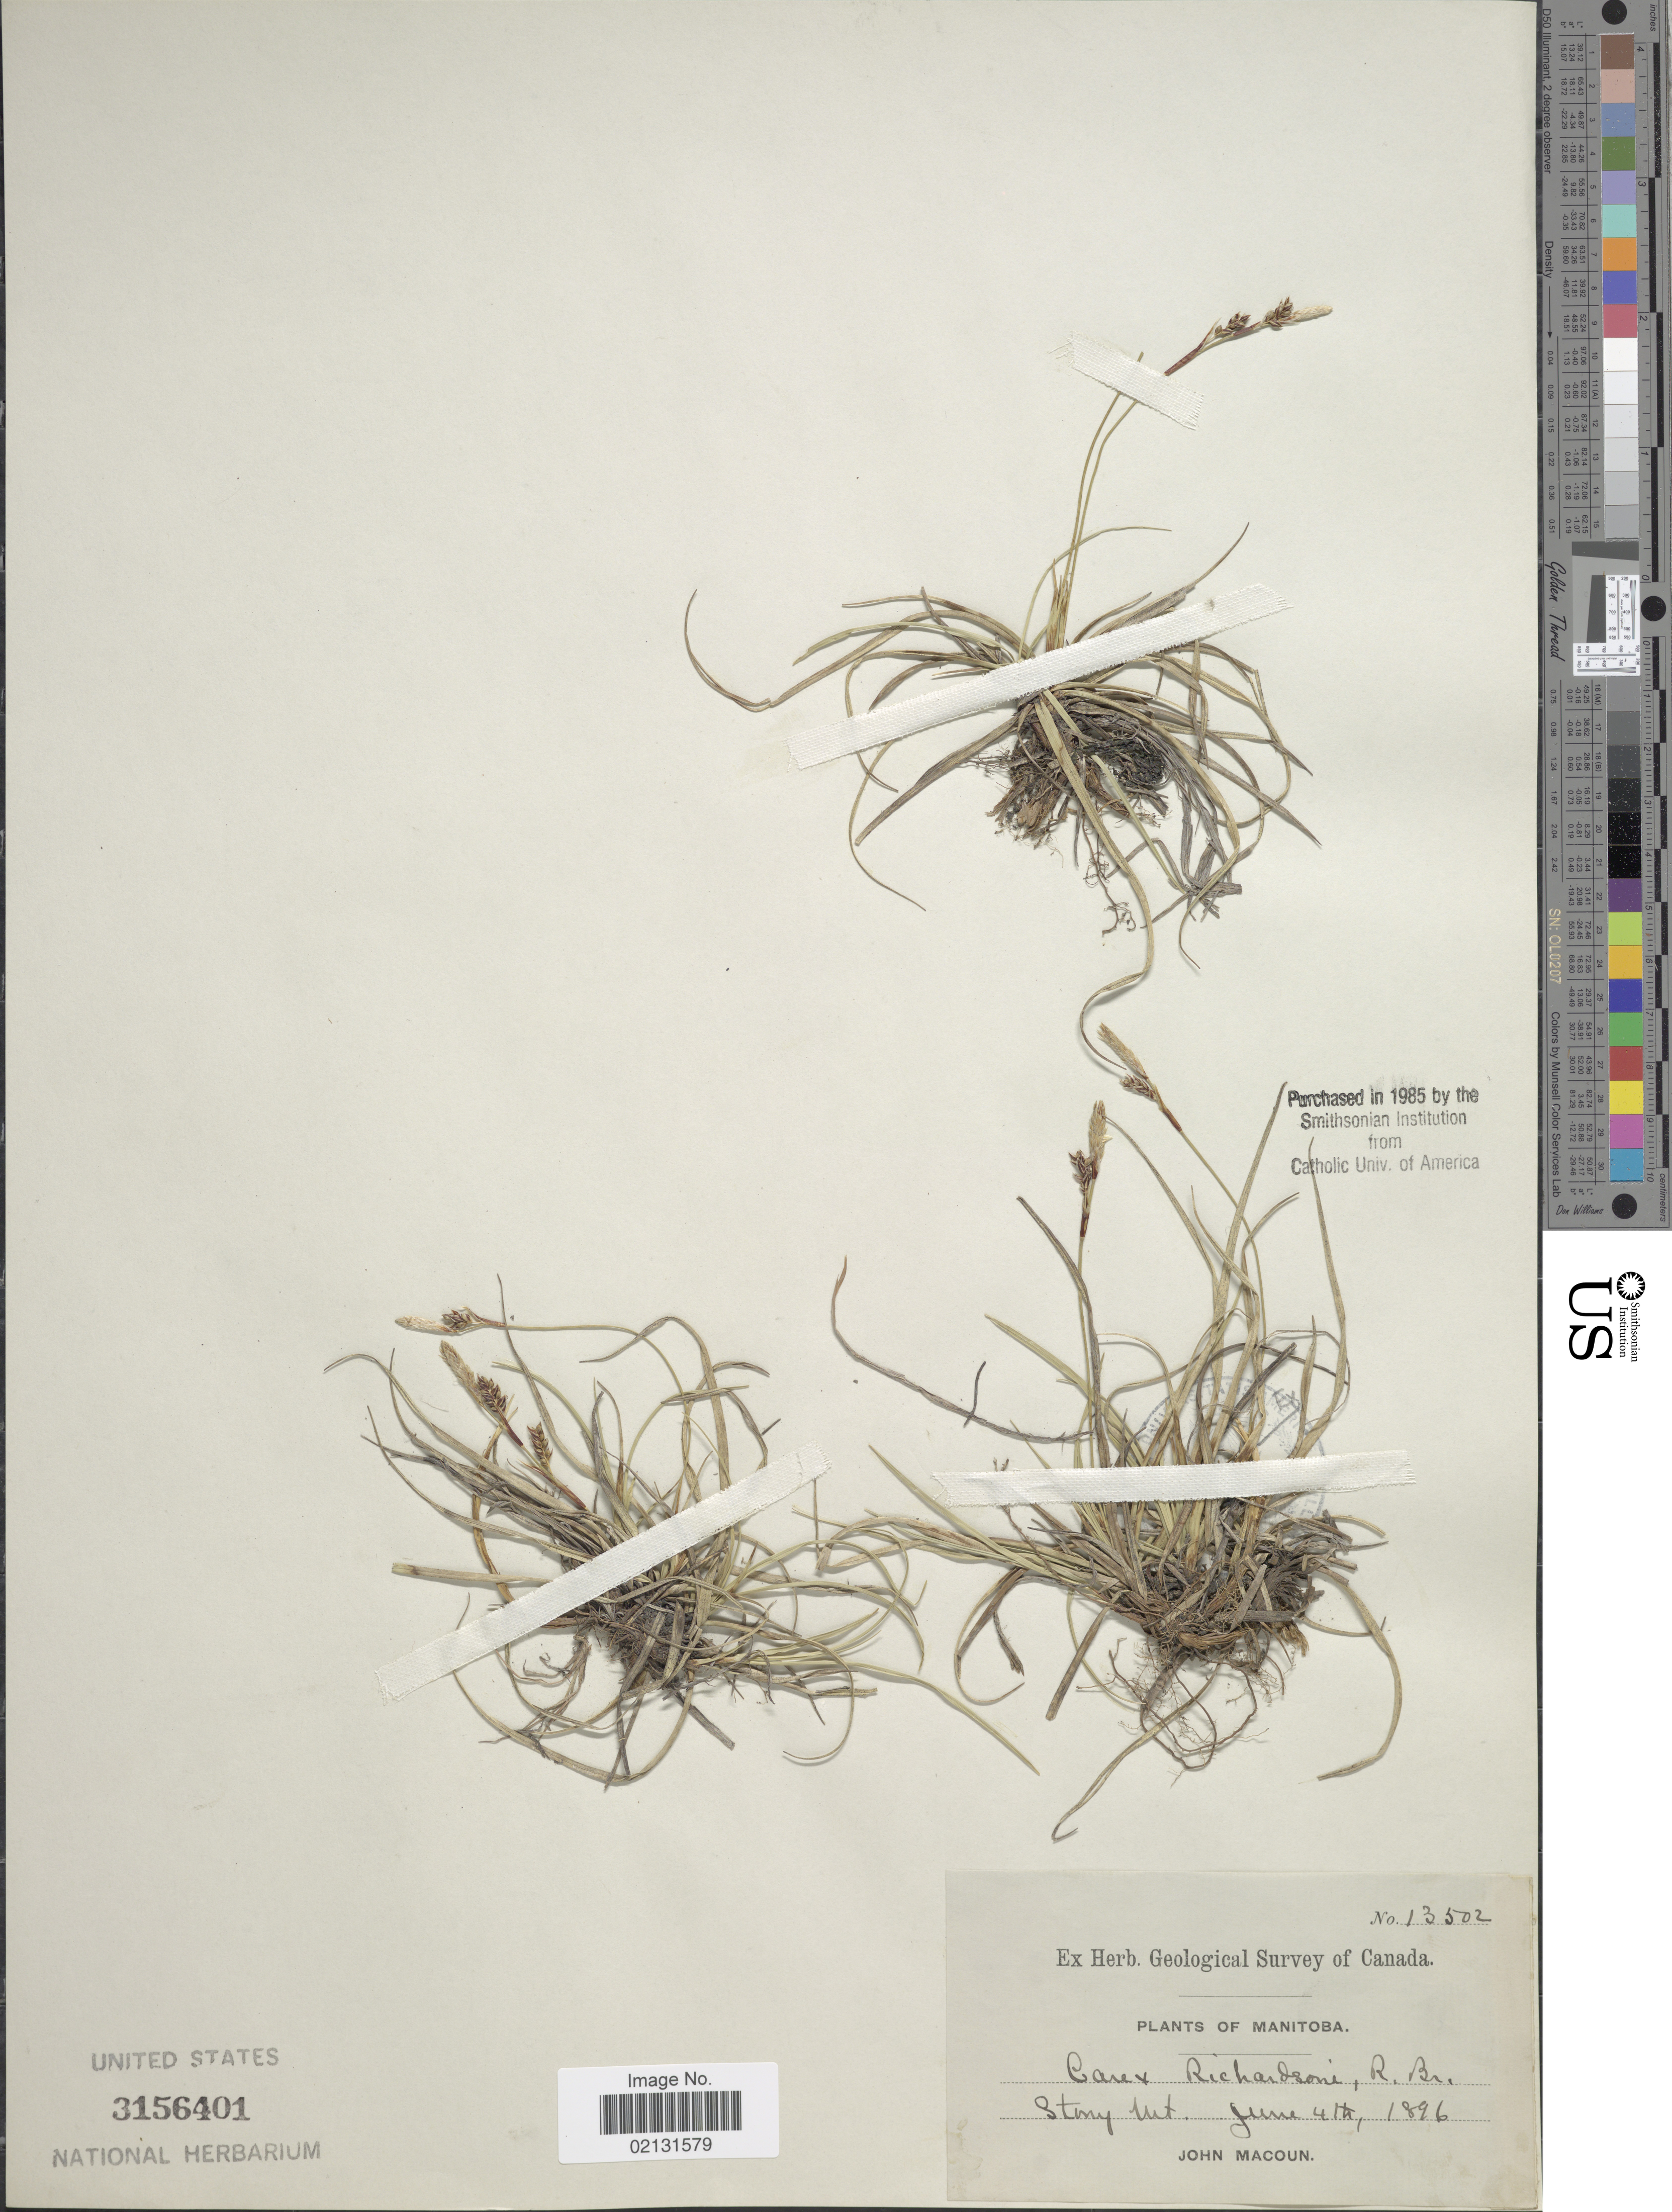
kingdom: Plantae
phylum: Tracheophyta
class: Liliopsida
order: Poales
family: Cyperaceae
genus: Carex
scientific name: Carex richardsonii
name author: R. Br.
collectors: J. Macoun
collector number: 13502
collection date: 1896-06-04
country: Canada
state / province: Manitoba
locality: Stony Mt.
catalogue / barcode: US 3156401